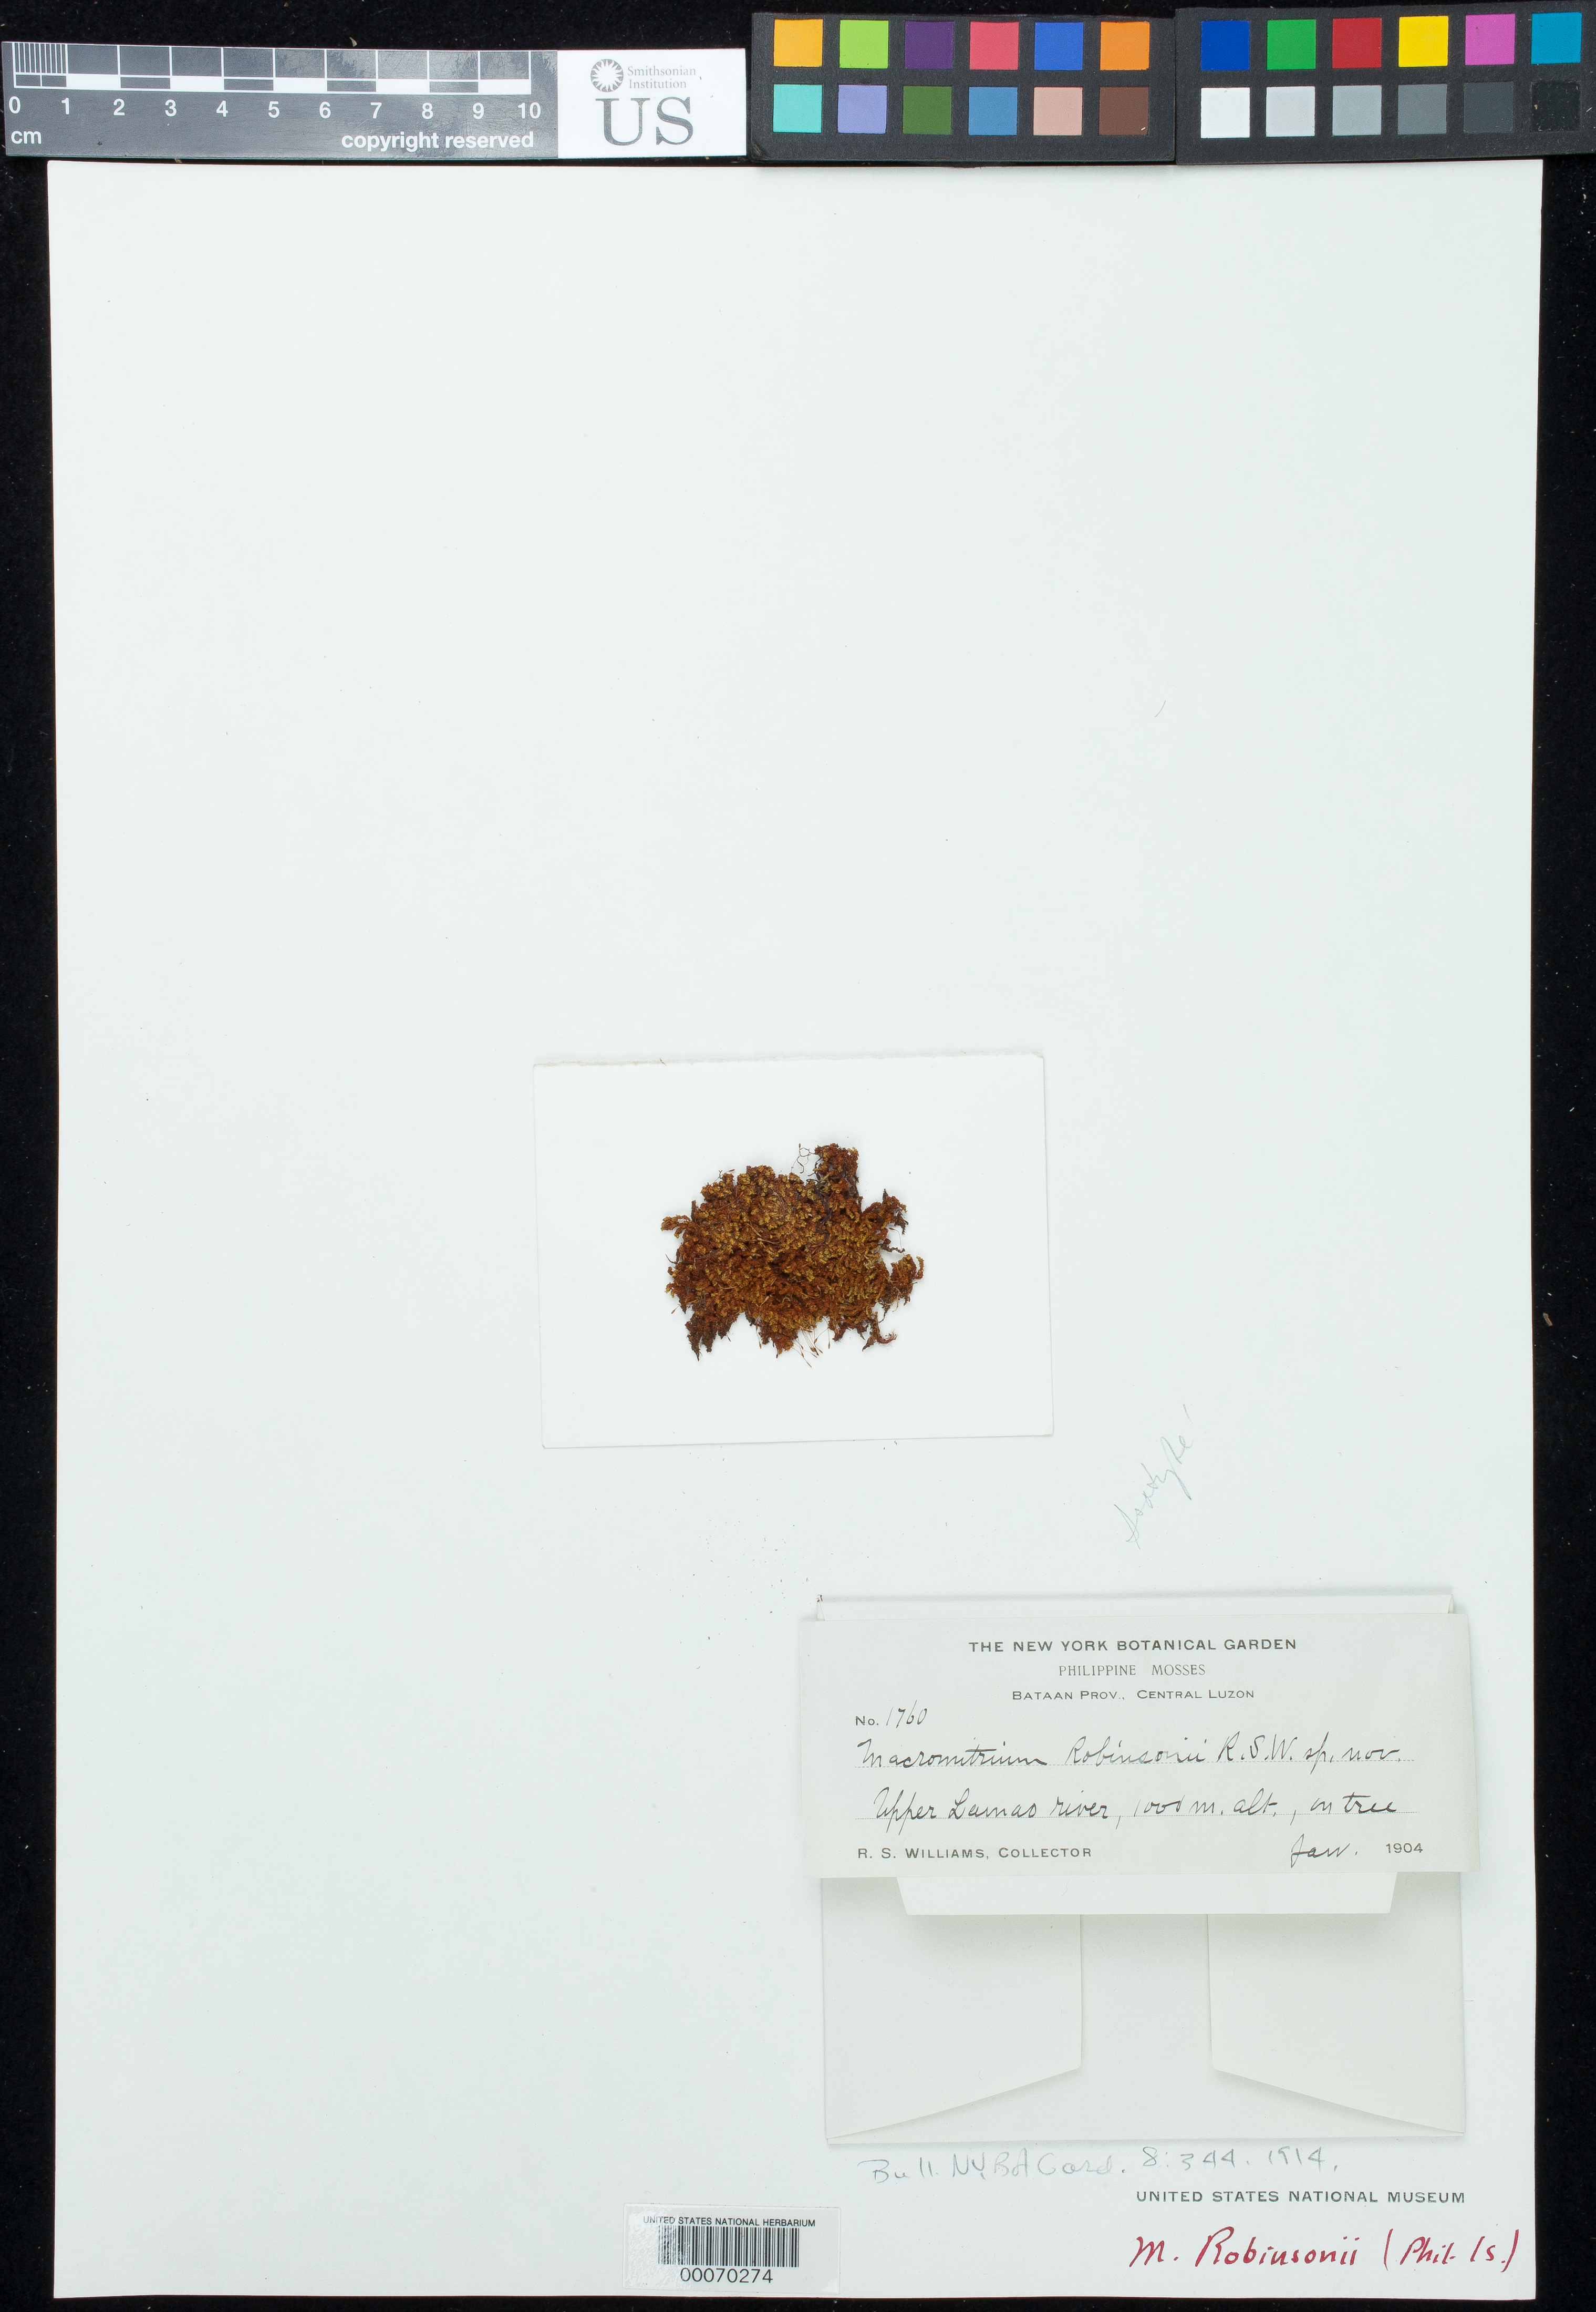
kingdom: Plantae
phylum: Bryophyta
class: Bryopsida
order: Orthotrichales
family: Orthotrichaceae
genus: Macromitrium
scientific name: Macromitrium robinsonii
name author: R.S. Williams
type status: Isotype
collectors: R. S. Williams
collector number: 1760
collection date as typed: Jan 1904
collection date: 1904-01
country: Philippines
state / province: Central Luzon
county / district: Bataan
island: Luzon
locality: Upper Lamao R.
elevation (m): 1000